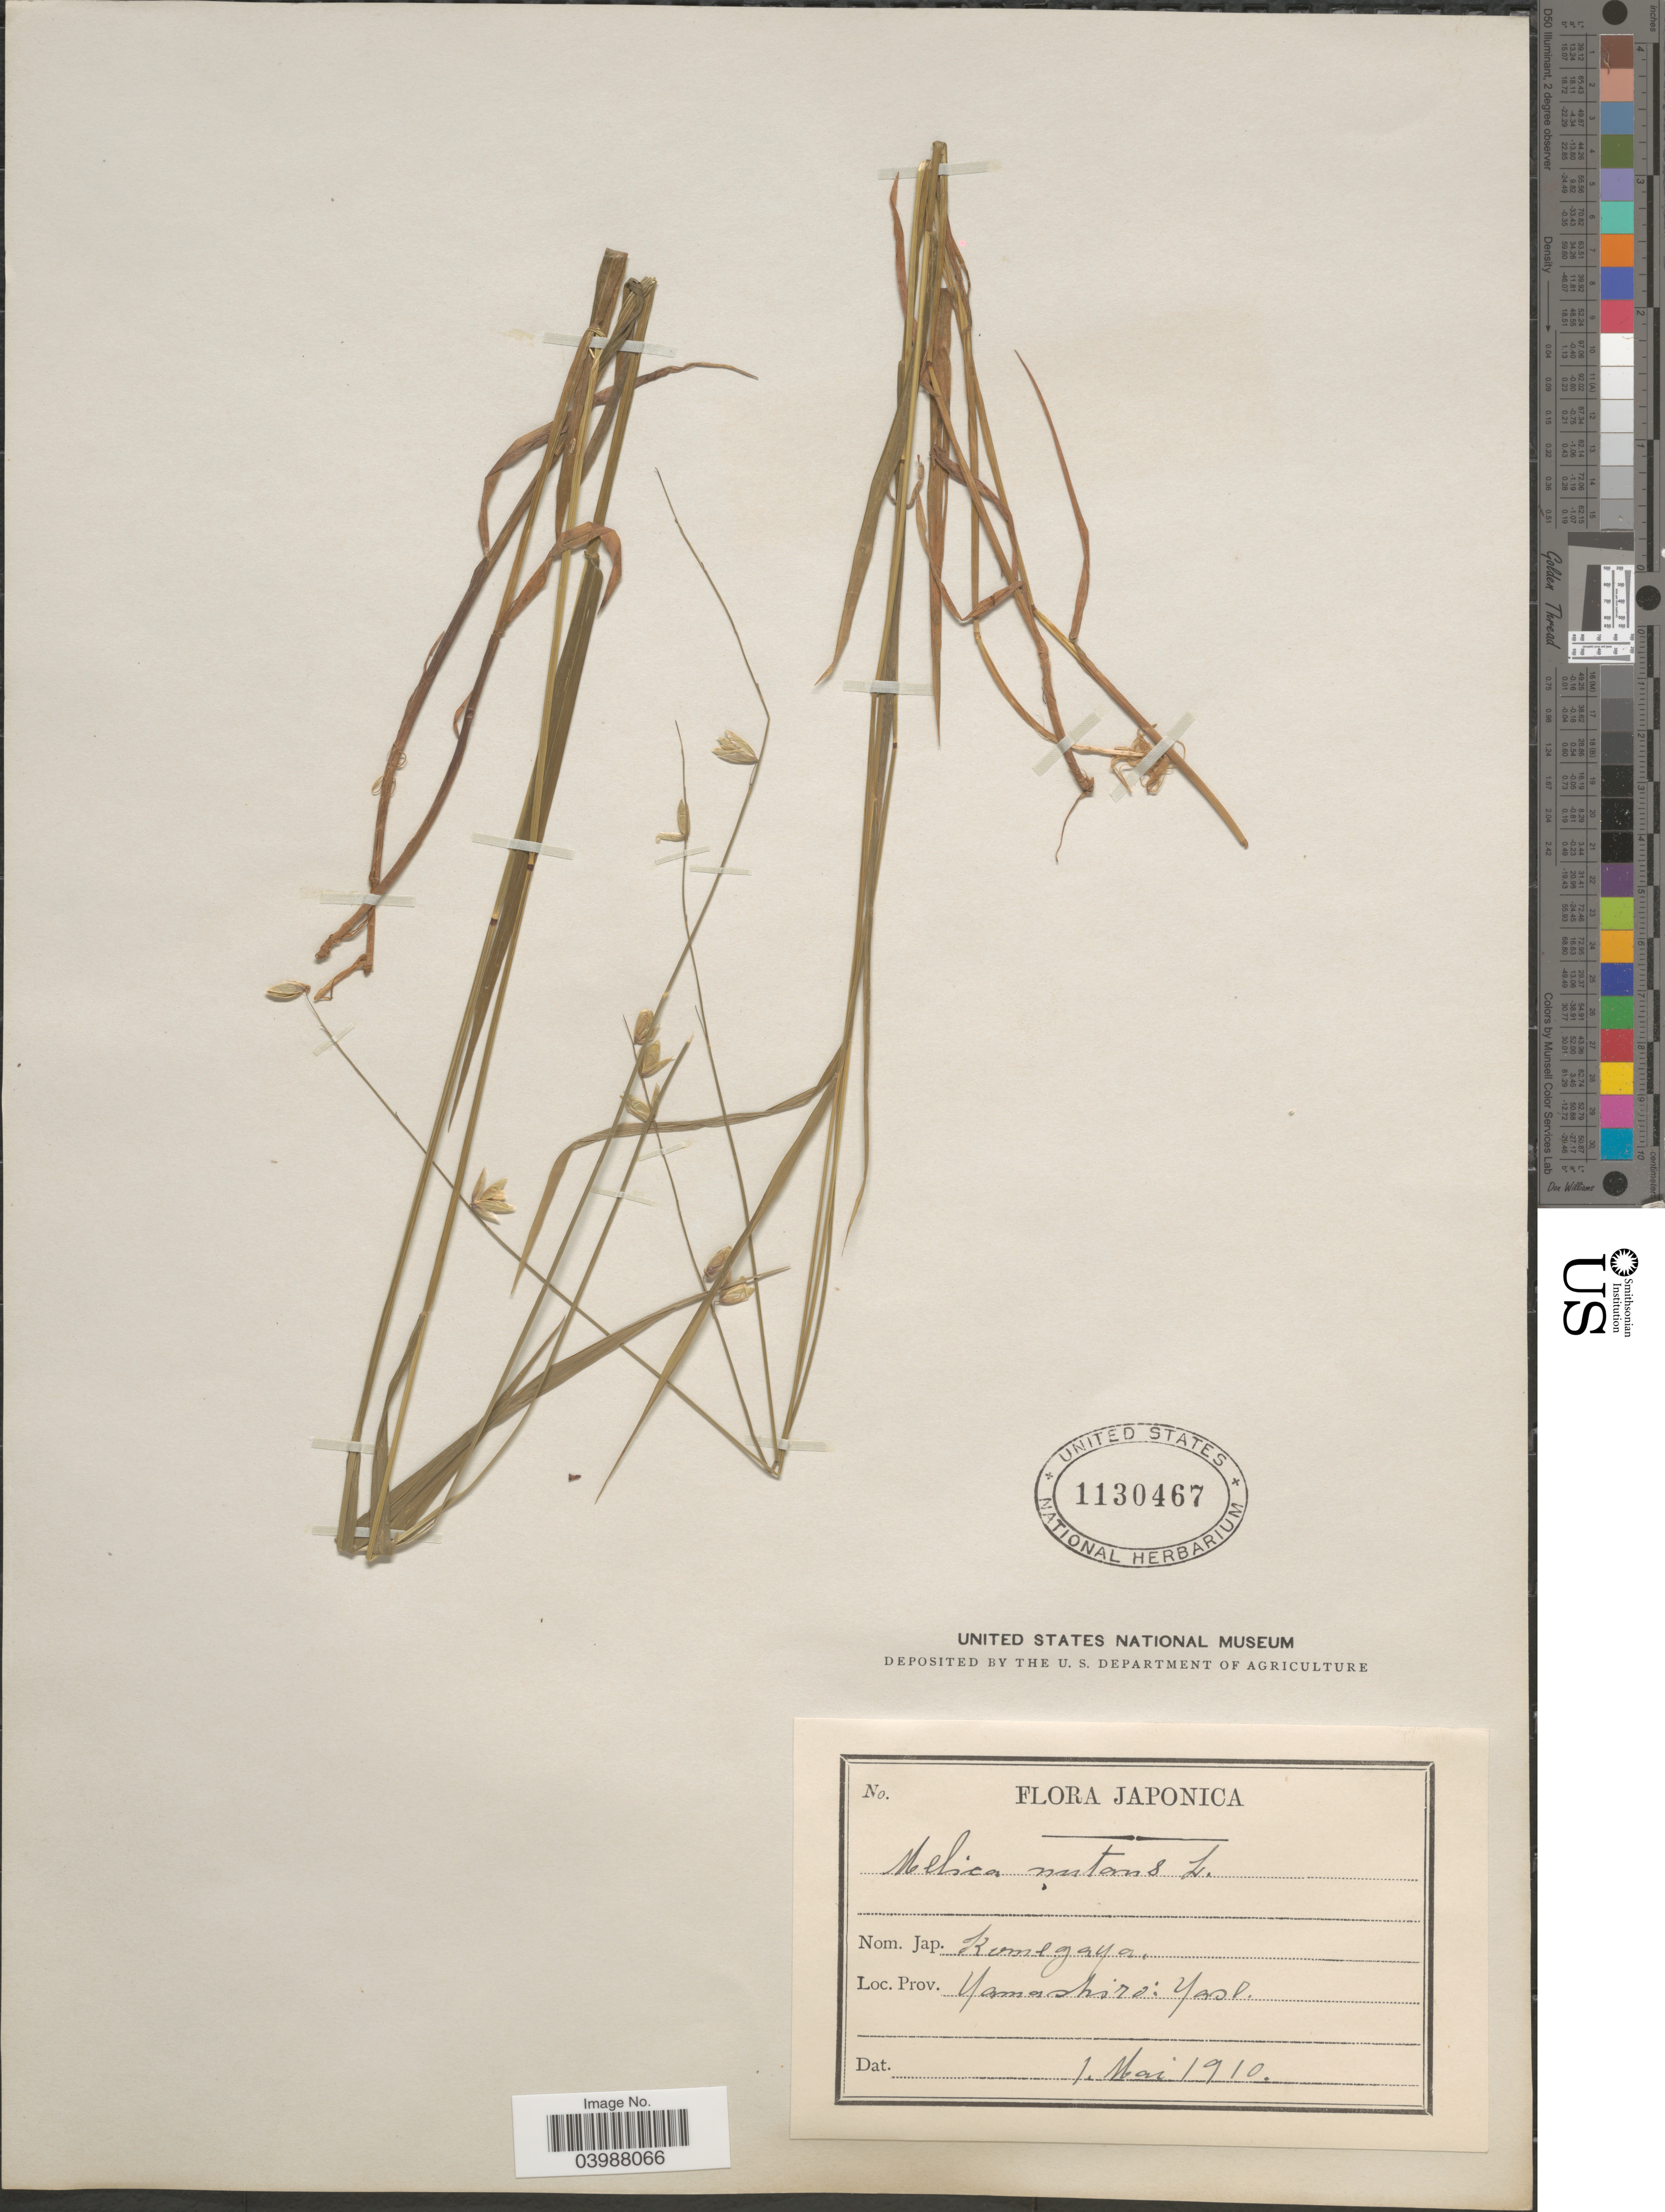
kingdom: Plantae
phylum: Tracheophyta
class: Liliopsida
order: Poales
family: Poaceae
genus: Melica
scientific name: Melica nutans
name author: L.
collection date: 1910-05-01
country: Japan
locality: Japonica. Yamashiro: Yasl.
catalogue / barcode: US 1130467